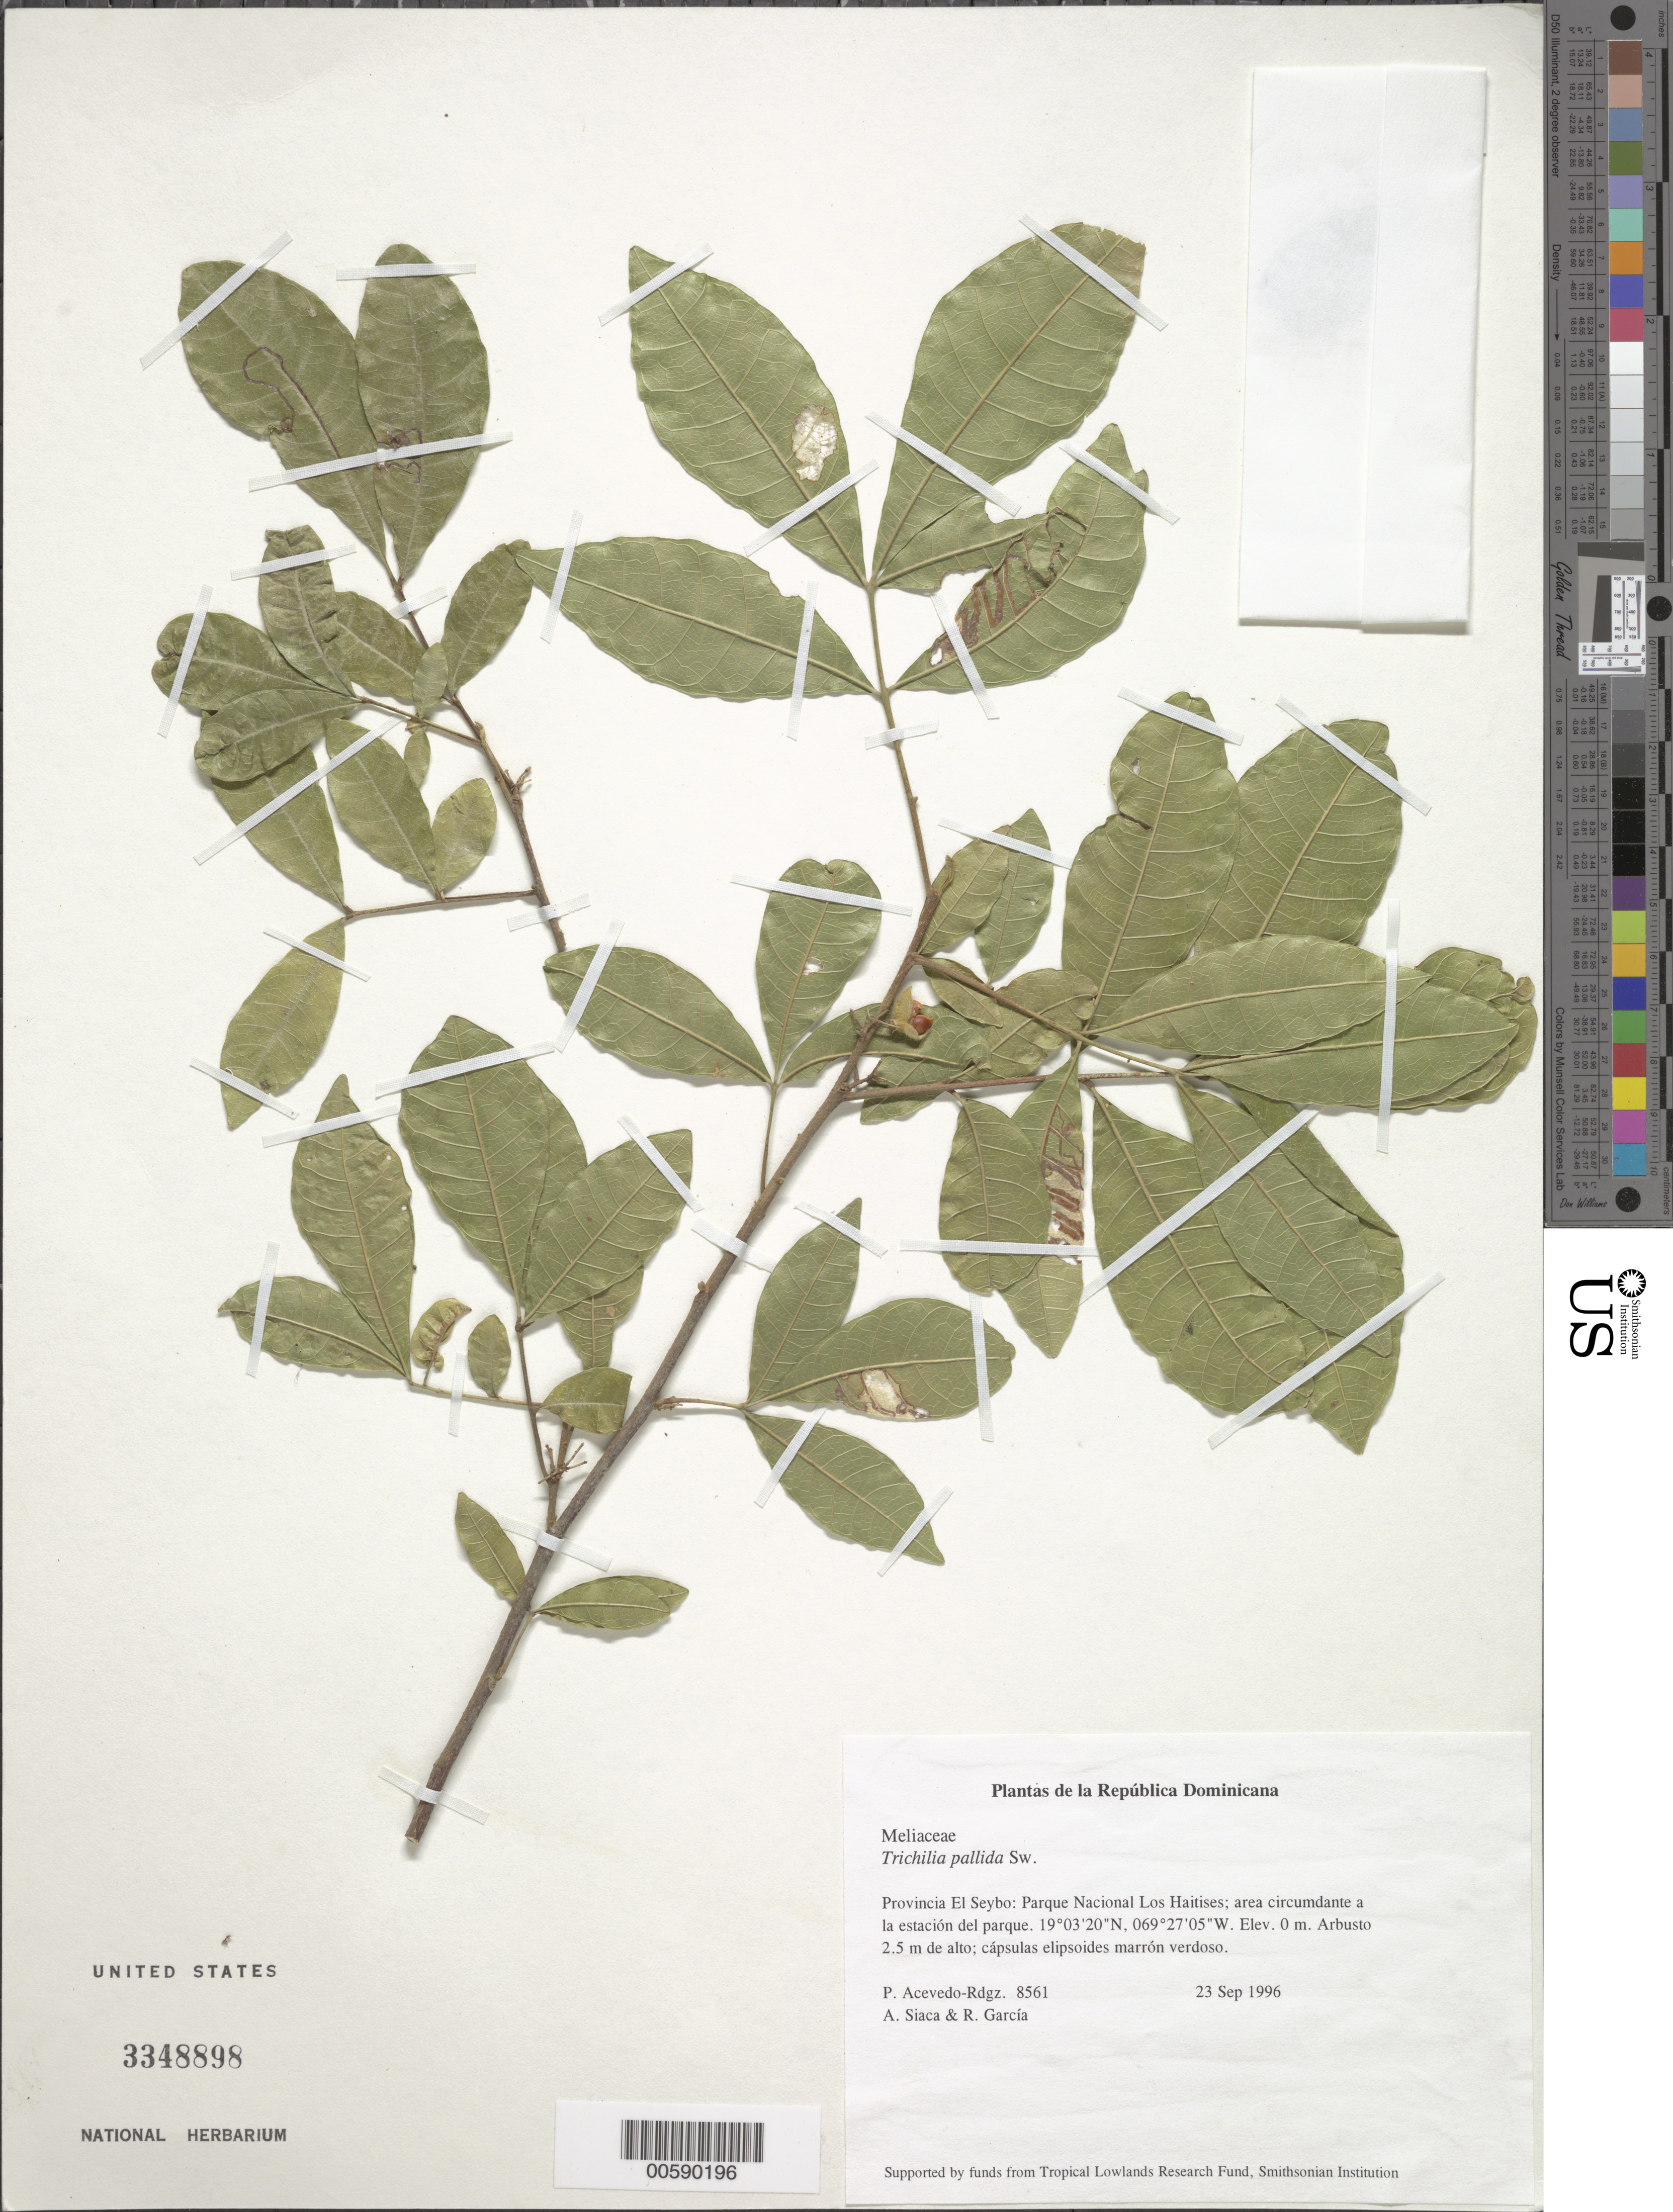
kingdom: Plantae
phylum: Tracheophyta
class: Magnoliopsida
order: Sapindales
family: Meliaceae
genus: Trichilia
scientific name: Trichilia pallida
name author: Sw.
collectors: P. Acevedo-Rodr., A. Siaca & R. G. García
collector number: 8561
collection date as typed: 23 Sep 1996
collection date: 1996-09-23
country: Dominican Republic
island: Hispaniola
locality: Provincia El Seibo: Parque Nacional Los Haitises; area circumdante a la estación del parque.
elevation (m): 0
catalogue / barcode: US 3348898